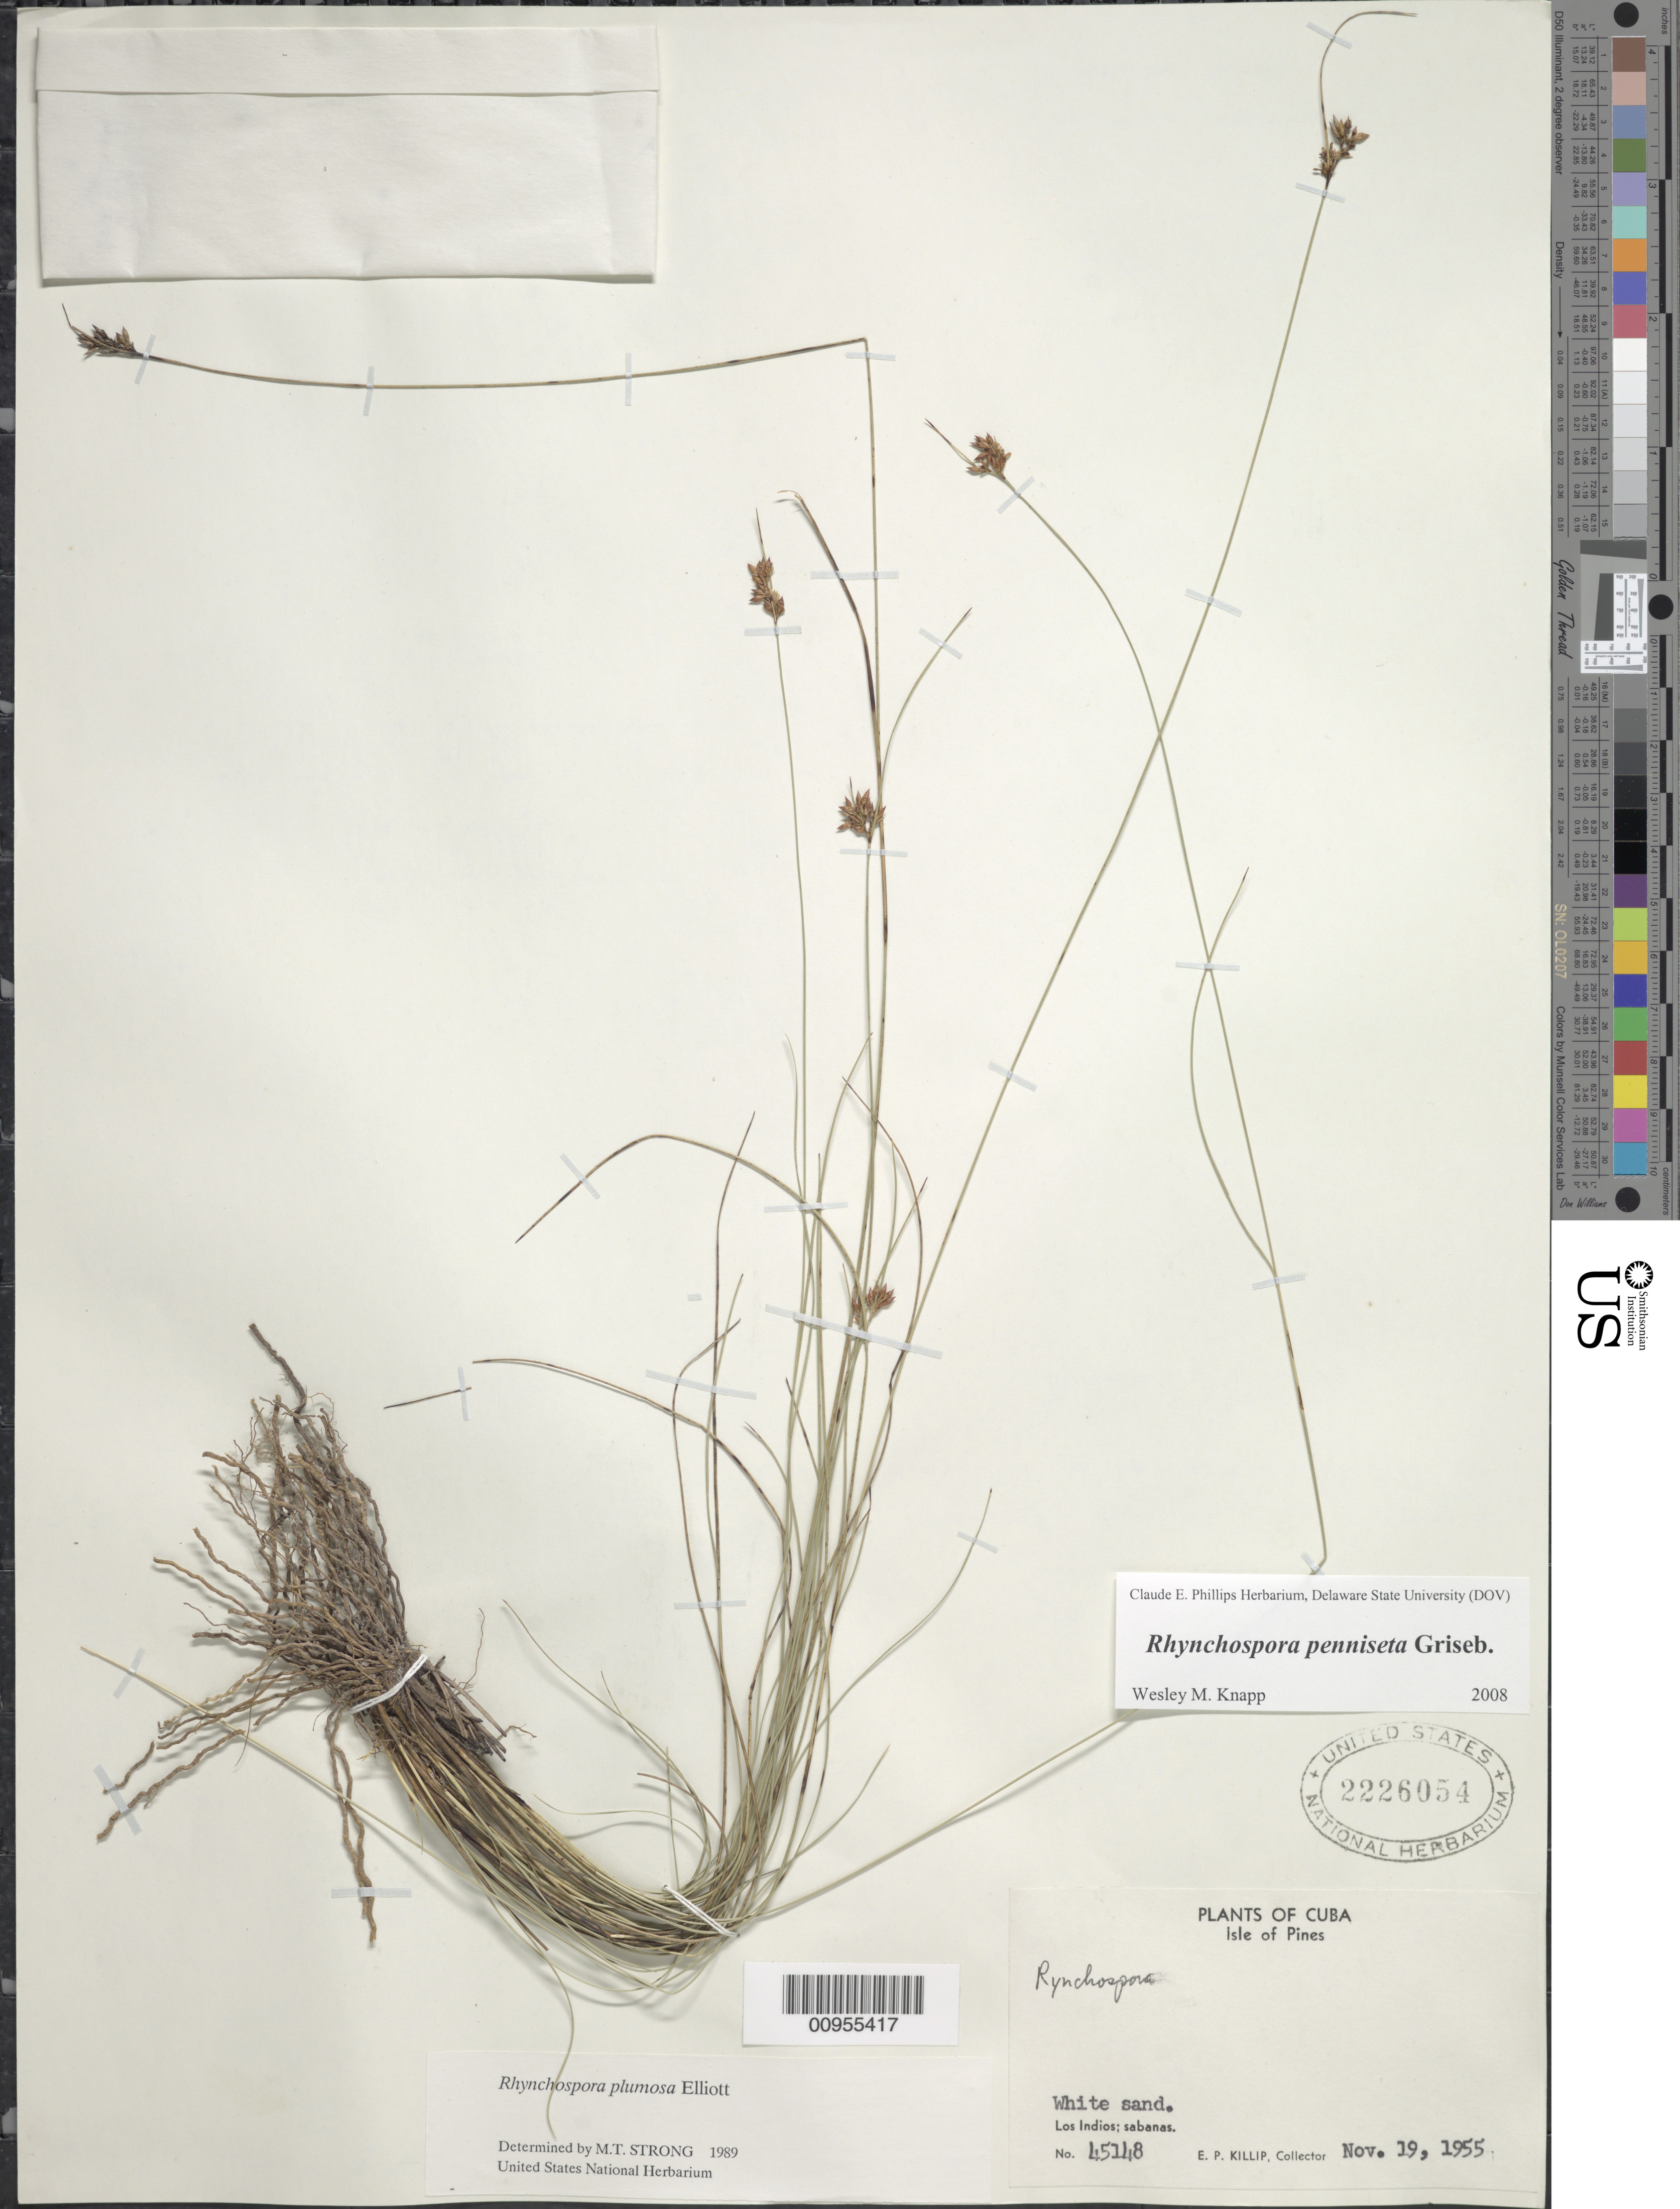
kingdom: Plantae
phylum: Tracheophyta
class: Liliopsida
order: Poales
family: Cyperaceae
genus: Rhynchospora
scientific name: Rhynchospora penniseta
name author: Griseb.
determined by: Knapp, W. M.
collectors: E. P. Killip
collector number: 45148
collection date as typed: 19 Nov 1955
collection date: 1955-11-19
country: Cuba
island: Isla de la Juventud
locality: Los Indios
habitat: White sand sabanas.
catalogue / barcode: US 2226054